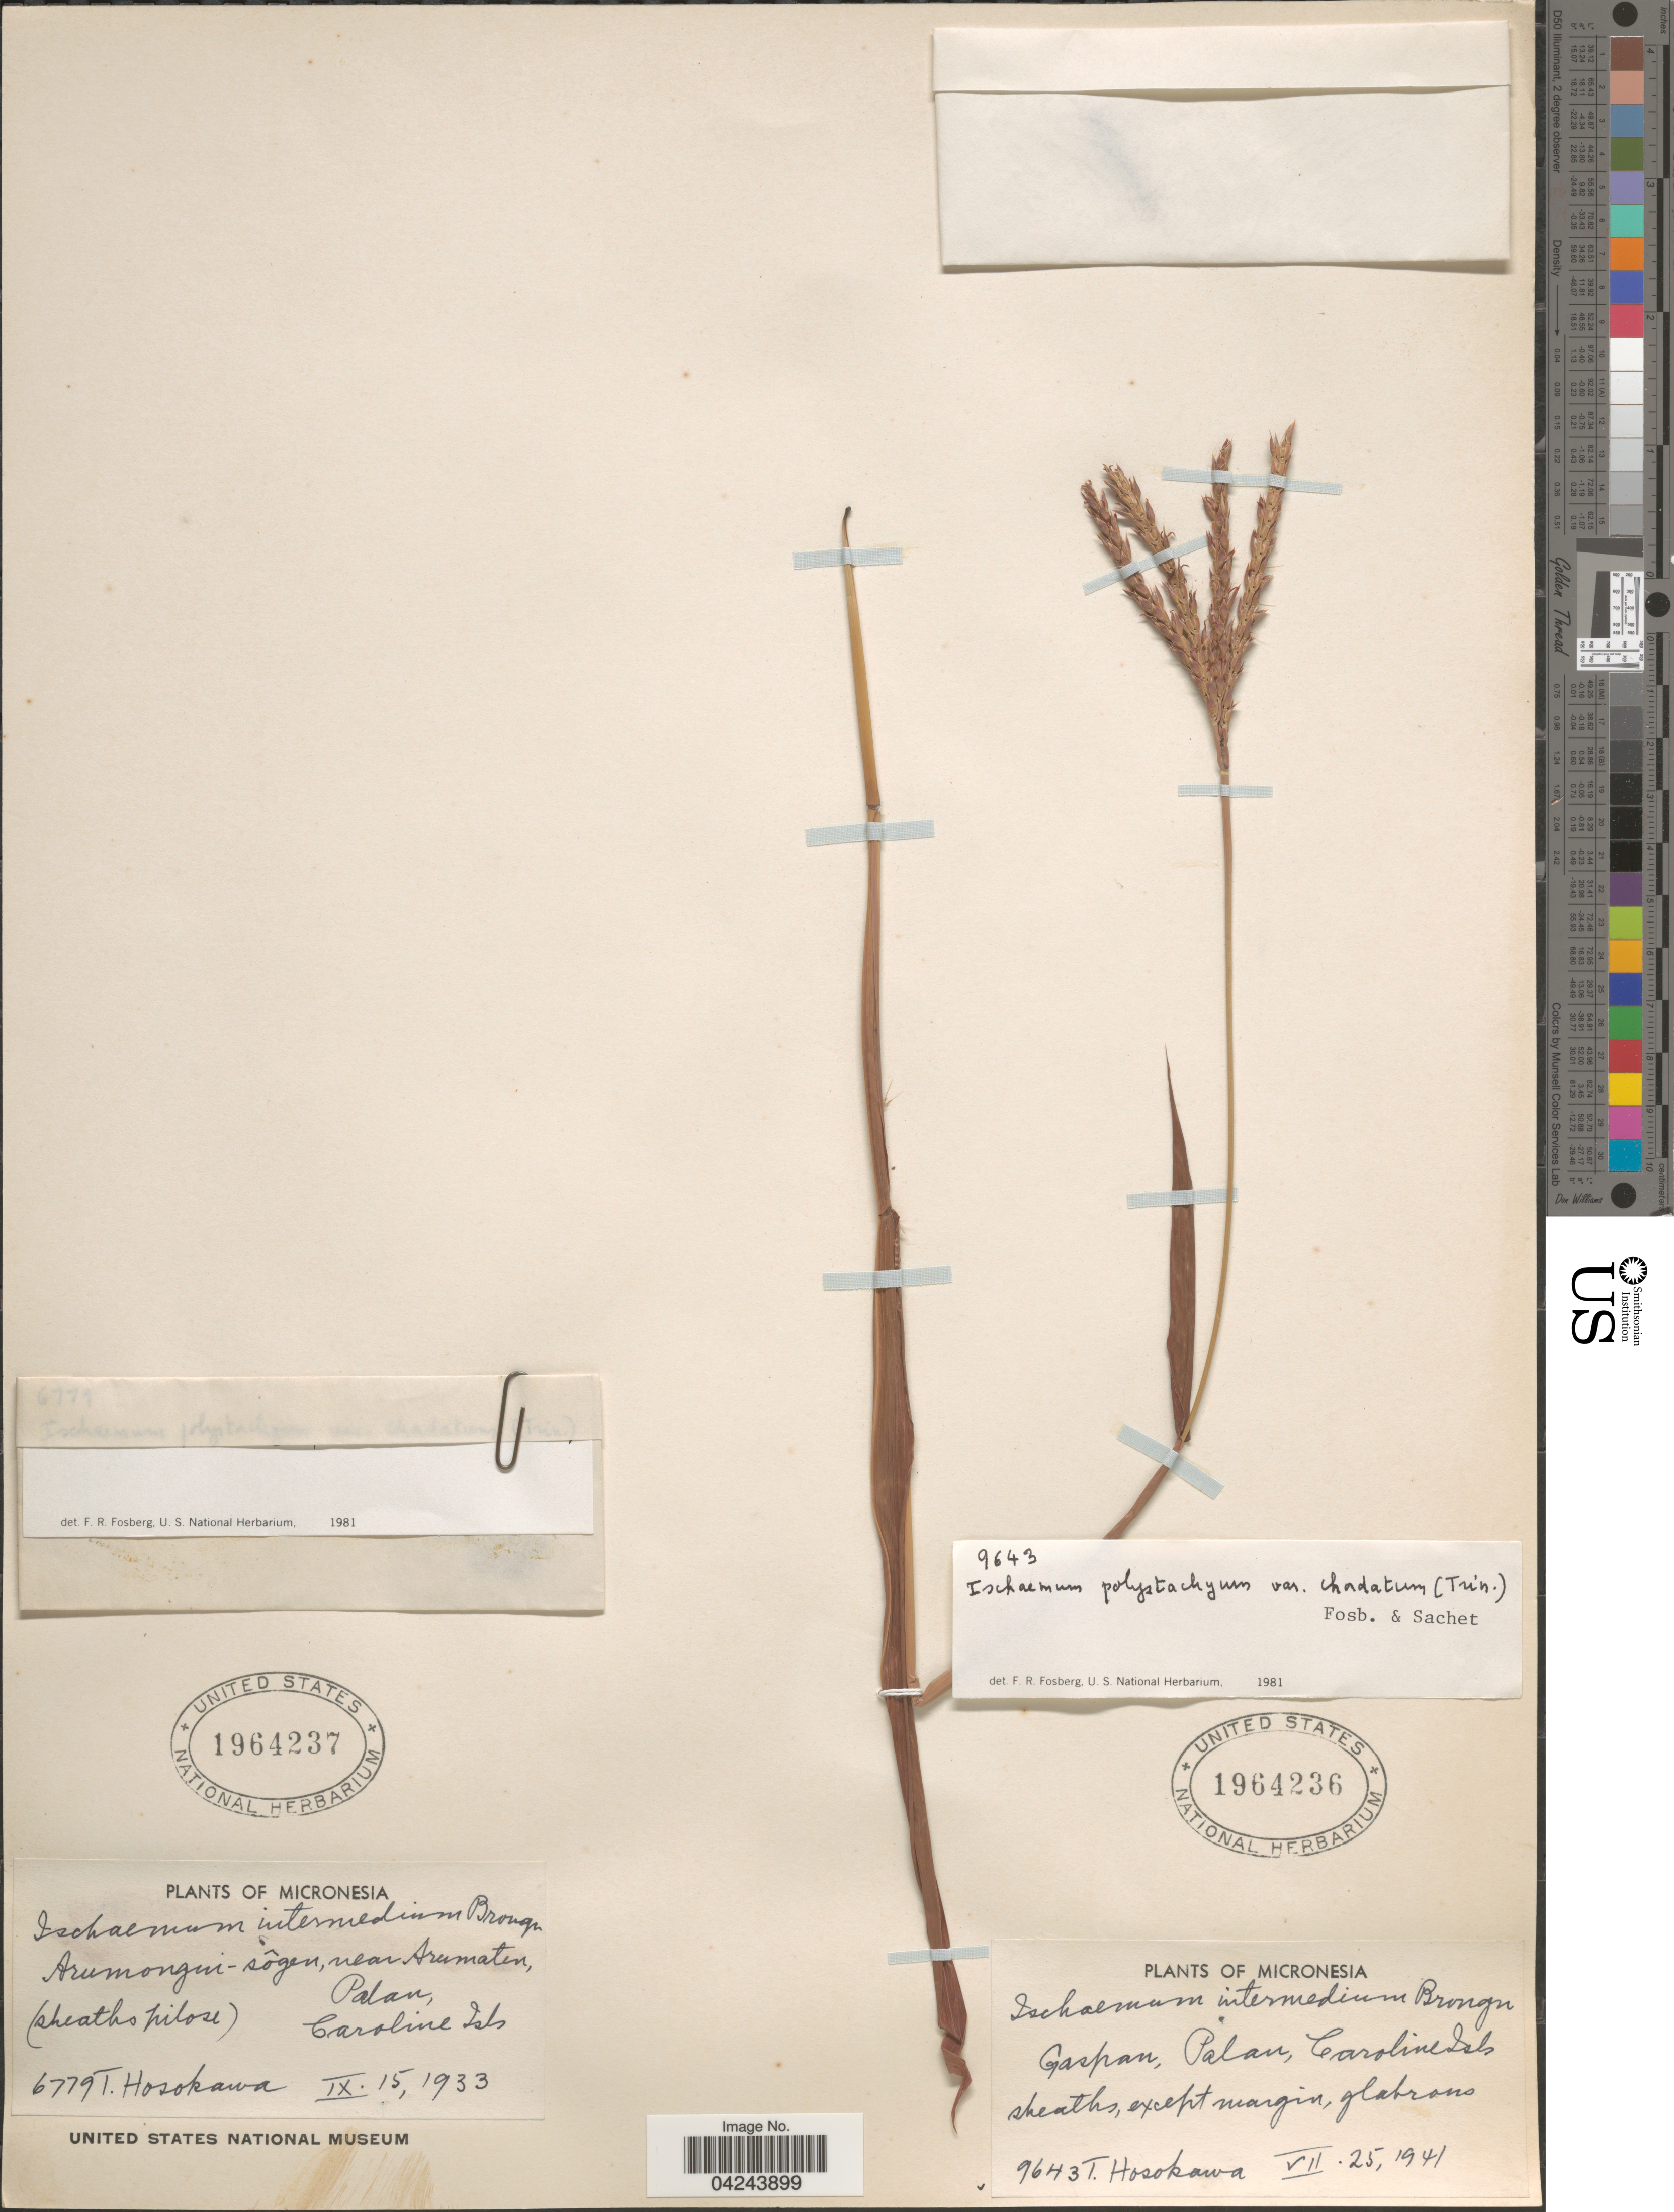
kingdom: Plantae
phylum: Tracheophyta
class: Liliopsida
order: Poales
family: Poaceae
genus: Ischaemum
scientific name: Ischaemum polystachyum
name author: J. Presl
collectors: T. Hosokawa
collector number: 9643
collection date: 1941-07-25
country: Palau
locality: Micronesia. Gaspan, Palau, Caroline Isls.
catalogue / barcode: US 1964236-2